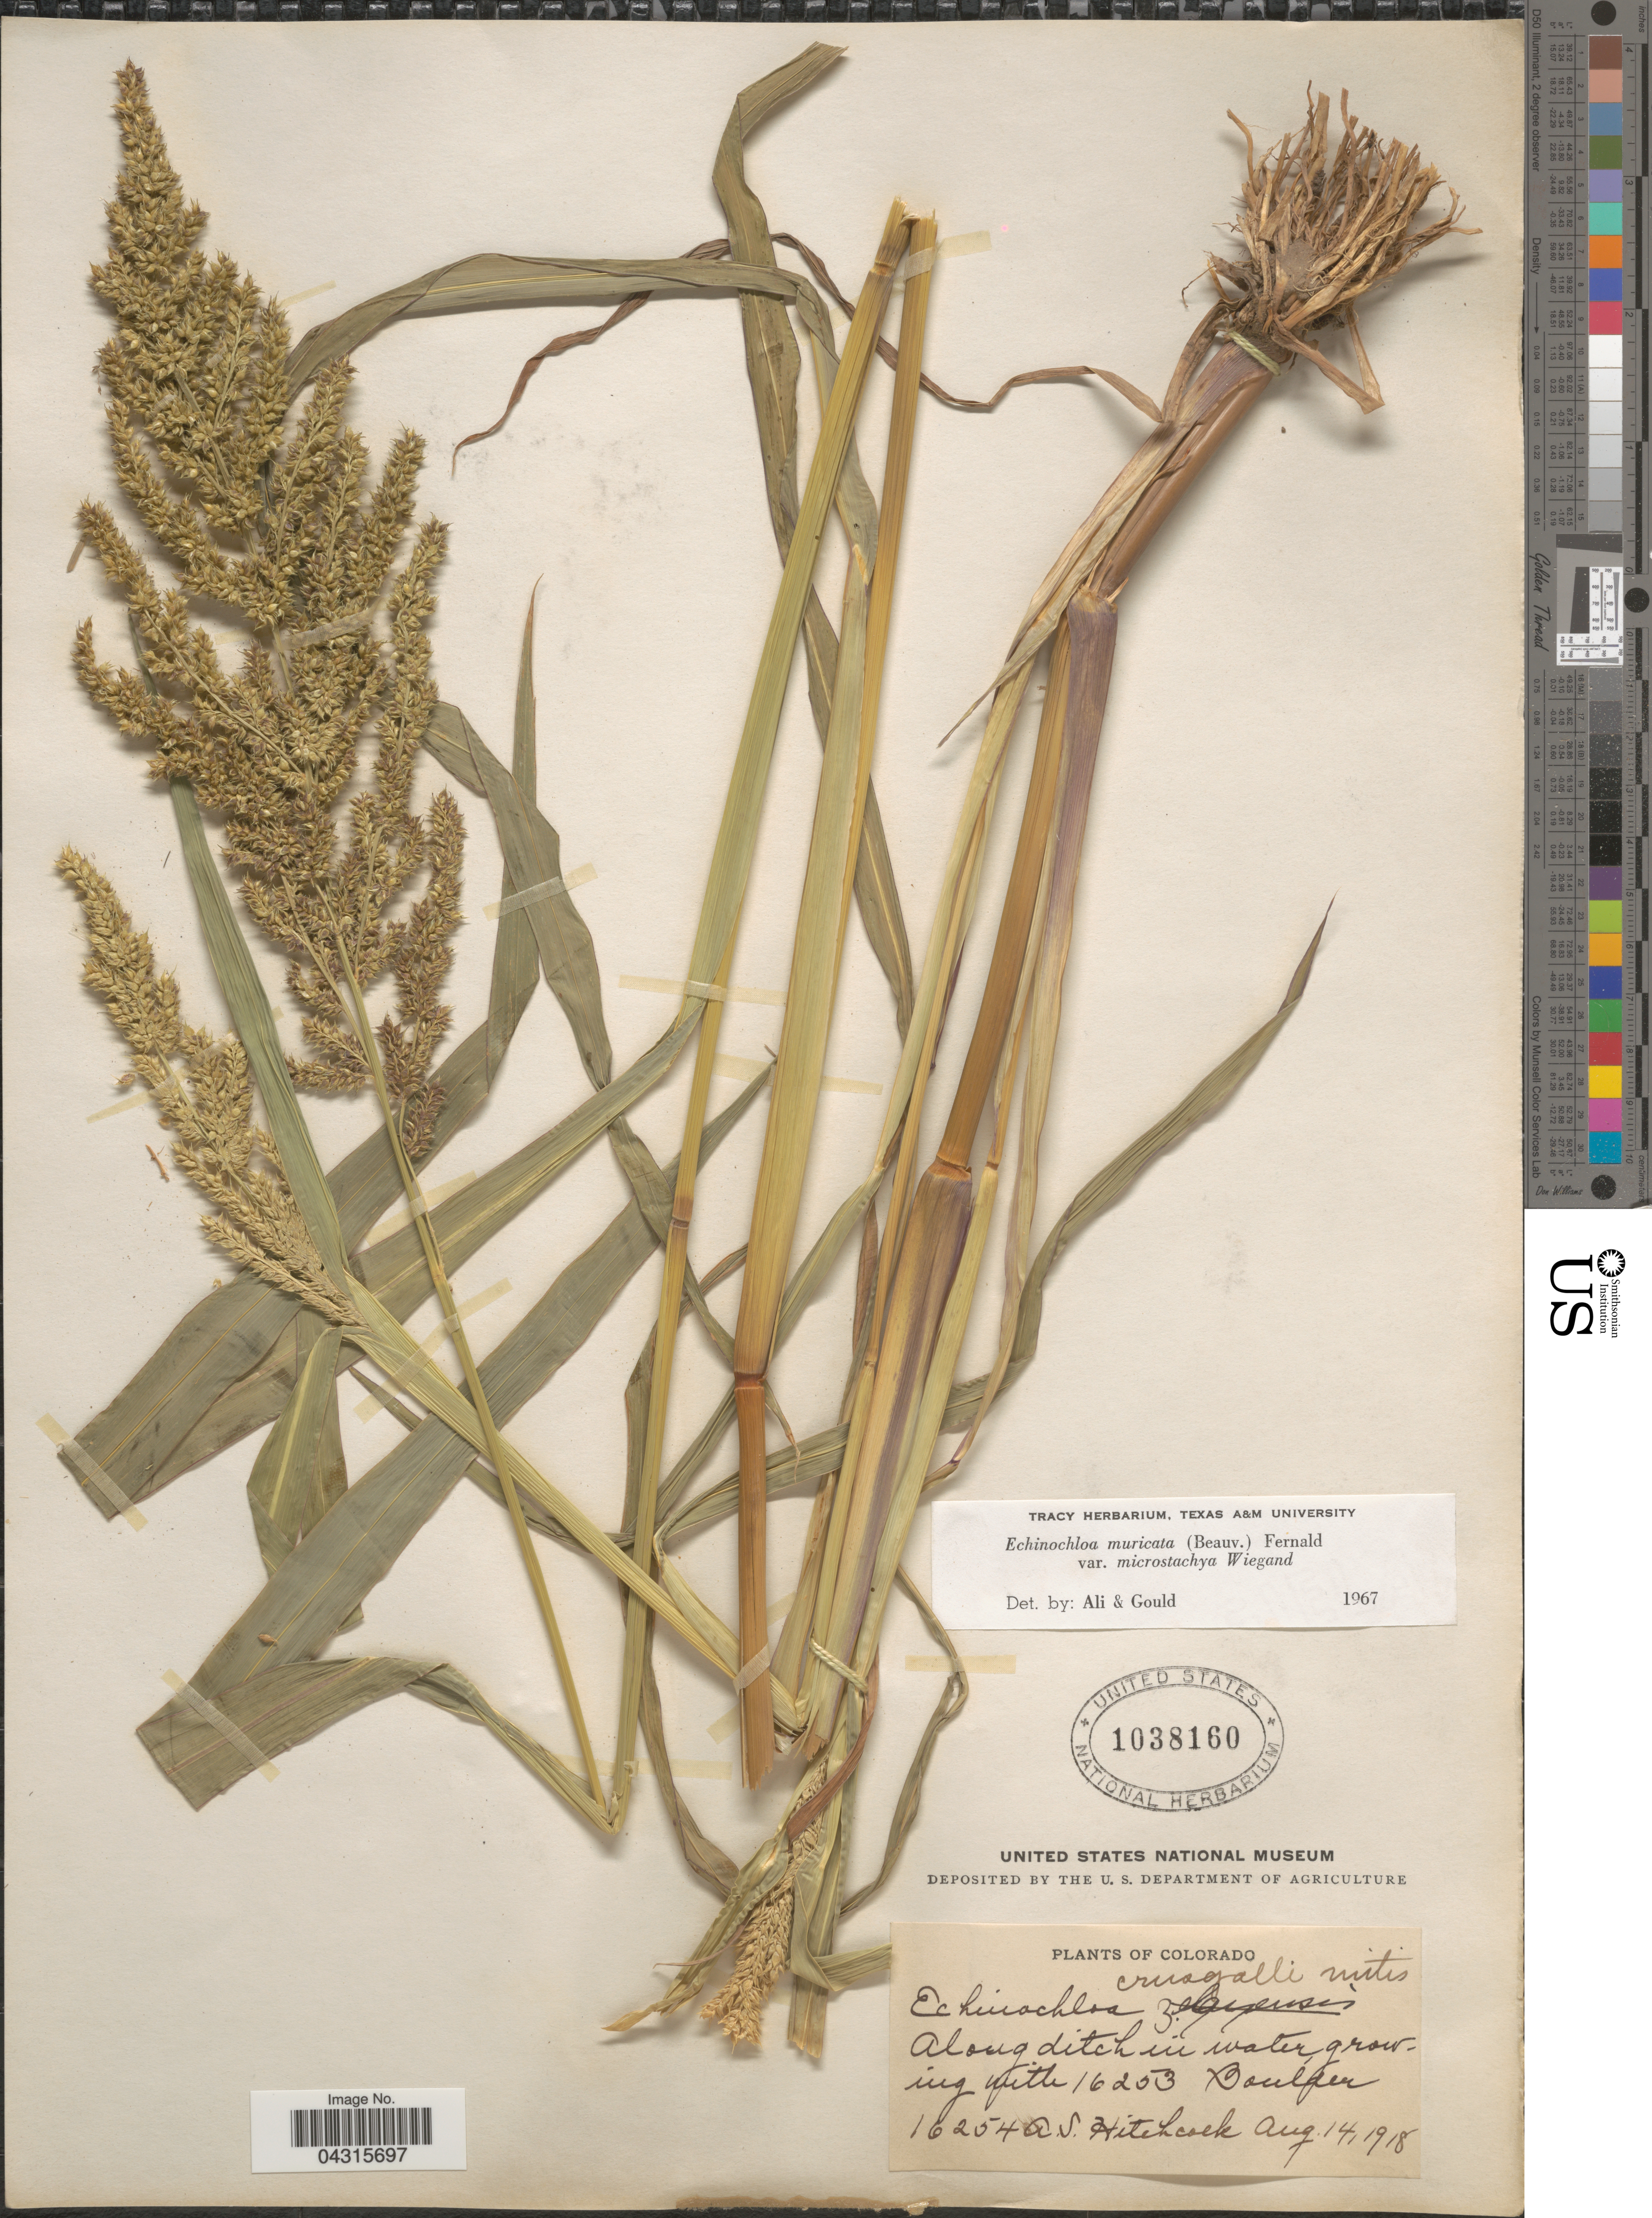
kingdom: Plantae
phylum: Tracheophyta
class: Liliopsida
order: Poales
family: Poaceae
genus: Echinochloa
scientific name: Echinochloa muricata var. microstachya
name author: Wiegand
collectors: A. S. Hitchcock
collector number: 16254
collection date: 1918-08-14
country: United States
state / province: Colorado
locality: Along ditch in water growing with 16253 Boulder.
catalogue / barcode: US 1038160